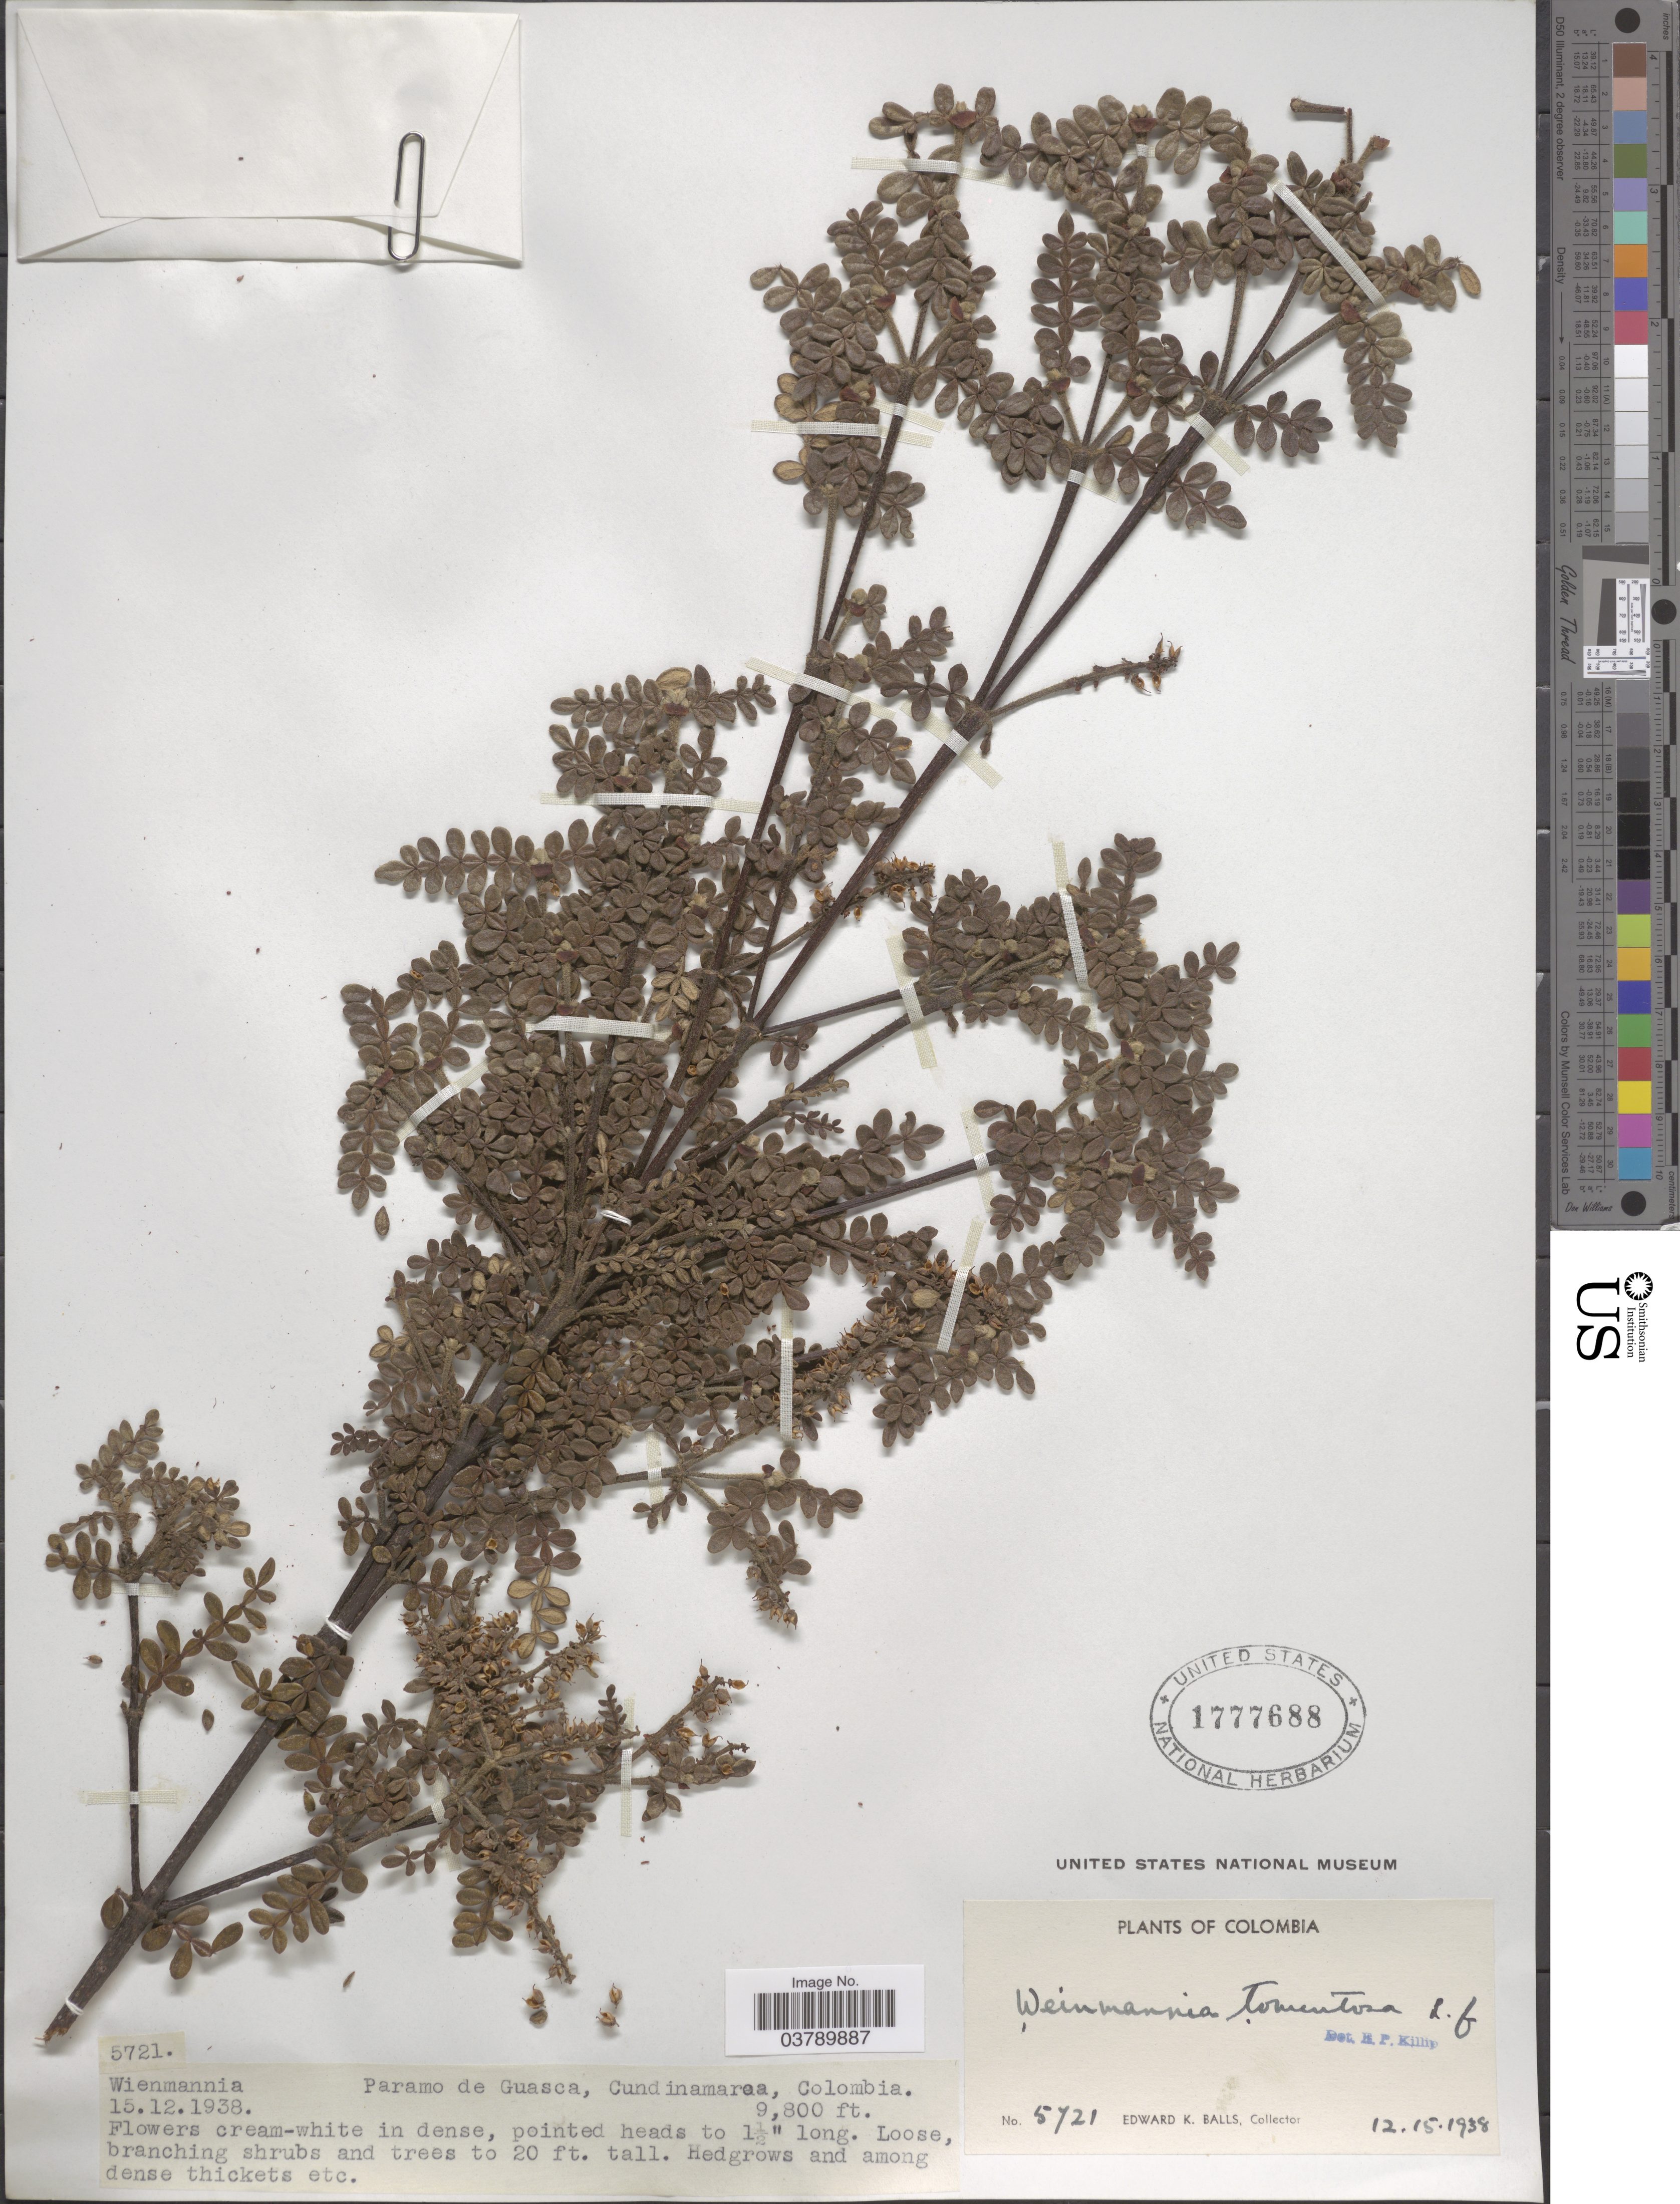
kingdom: Plantae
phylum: Tracheophyta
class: Magnoliopsida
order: Oxalidales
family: Cunoniaceae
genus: Weinmannia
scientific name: Weinmannia tomentosa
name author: L.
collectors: E. K. Balls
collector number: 5721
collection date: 1938-12-15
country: Colombia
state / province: Cundinamarca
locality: Paramo de Guasca.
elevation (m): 2987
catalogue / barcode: US 1777688